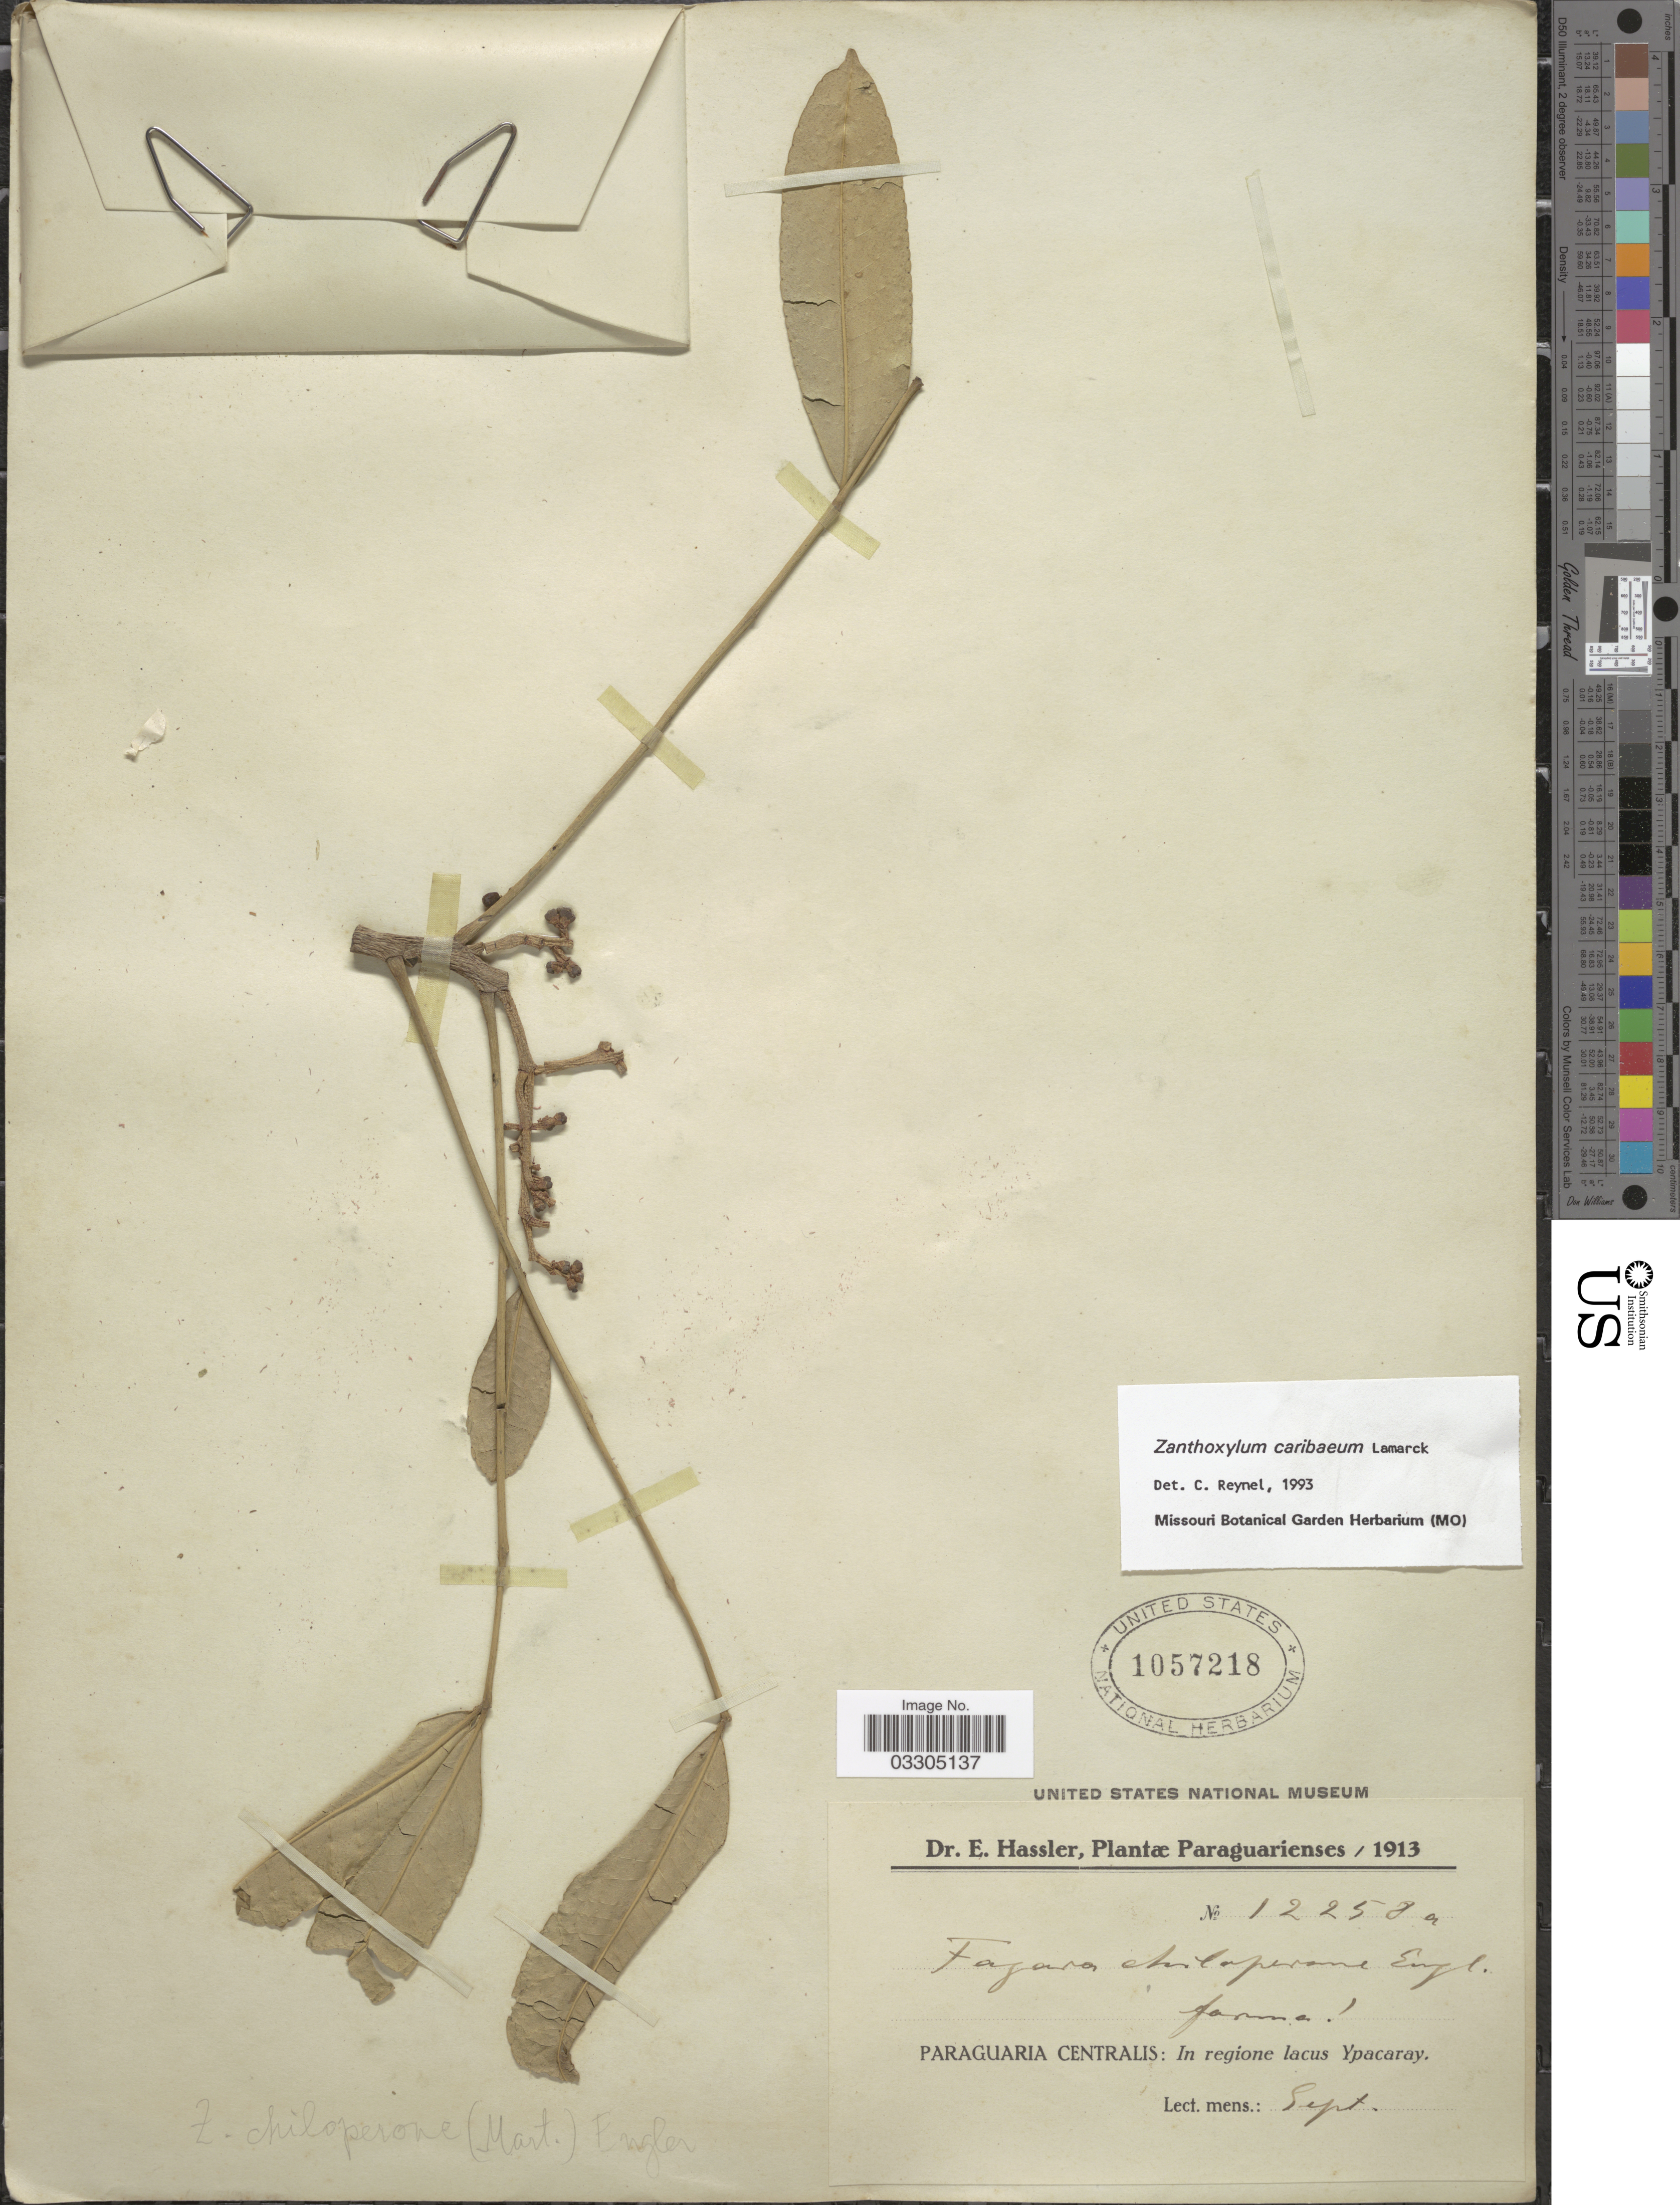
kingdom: Plantae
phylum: Tracheophyta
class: Magnoliopsida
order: Sapindales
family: Rutaceae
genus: Zanthoxylum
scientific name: Zanthoxylum caribaeum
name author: Lam.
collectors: E. Hassler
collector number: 12258a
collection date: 1913-09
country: Paraguay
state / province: Central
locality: Paraguaria Centralis: In regione lacus Ypacaray.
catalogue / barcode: US 1057218